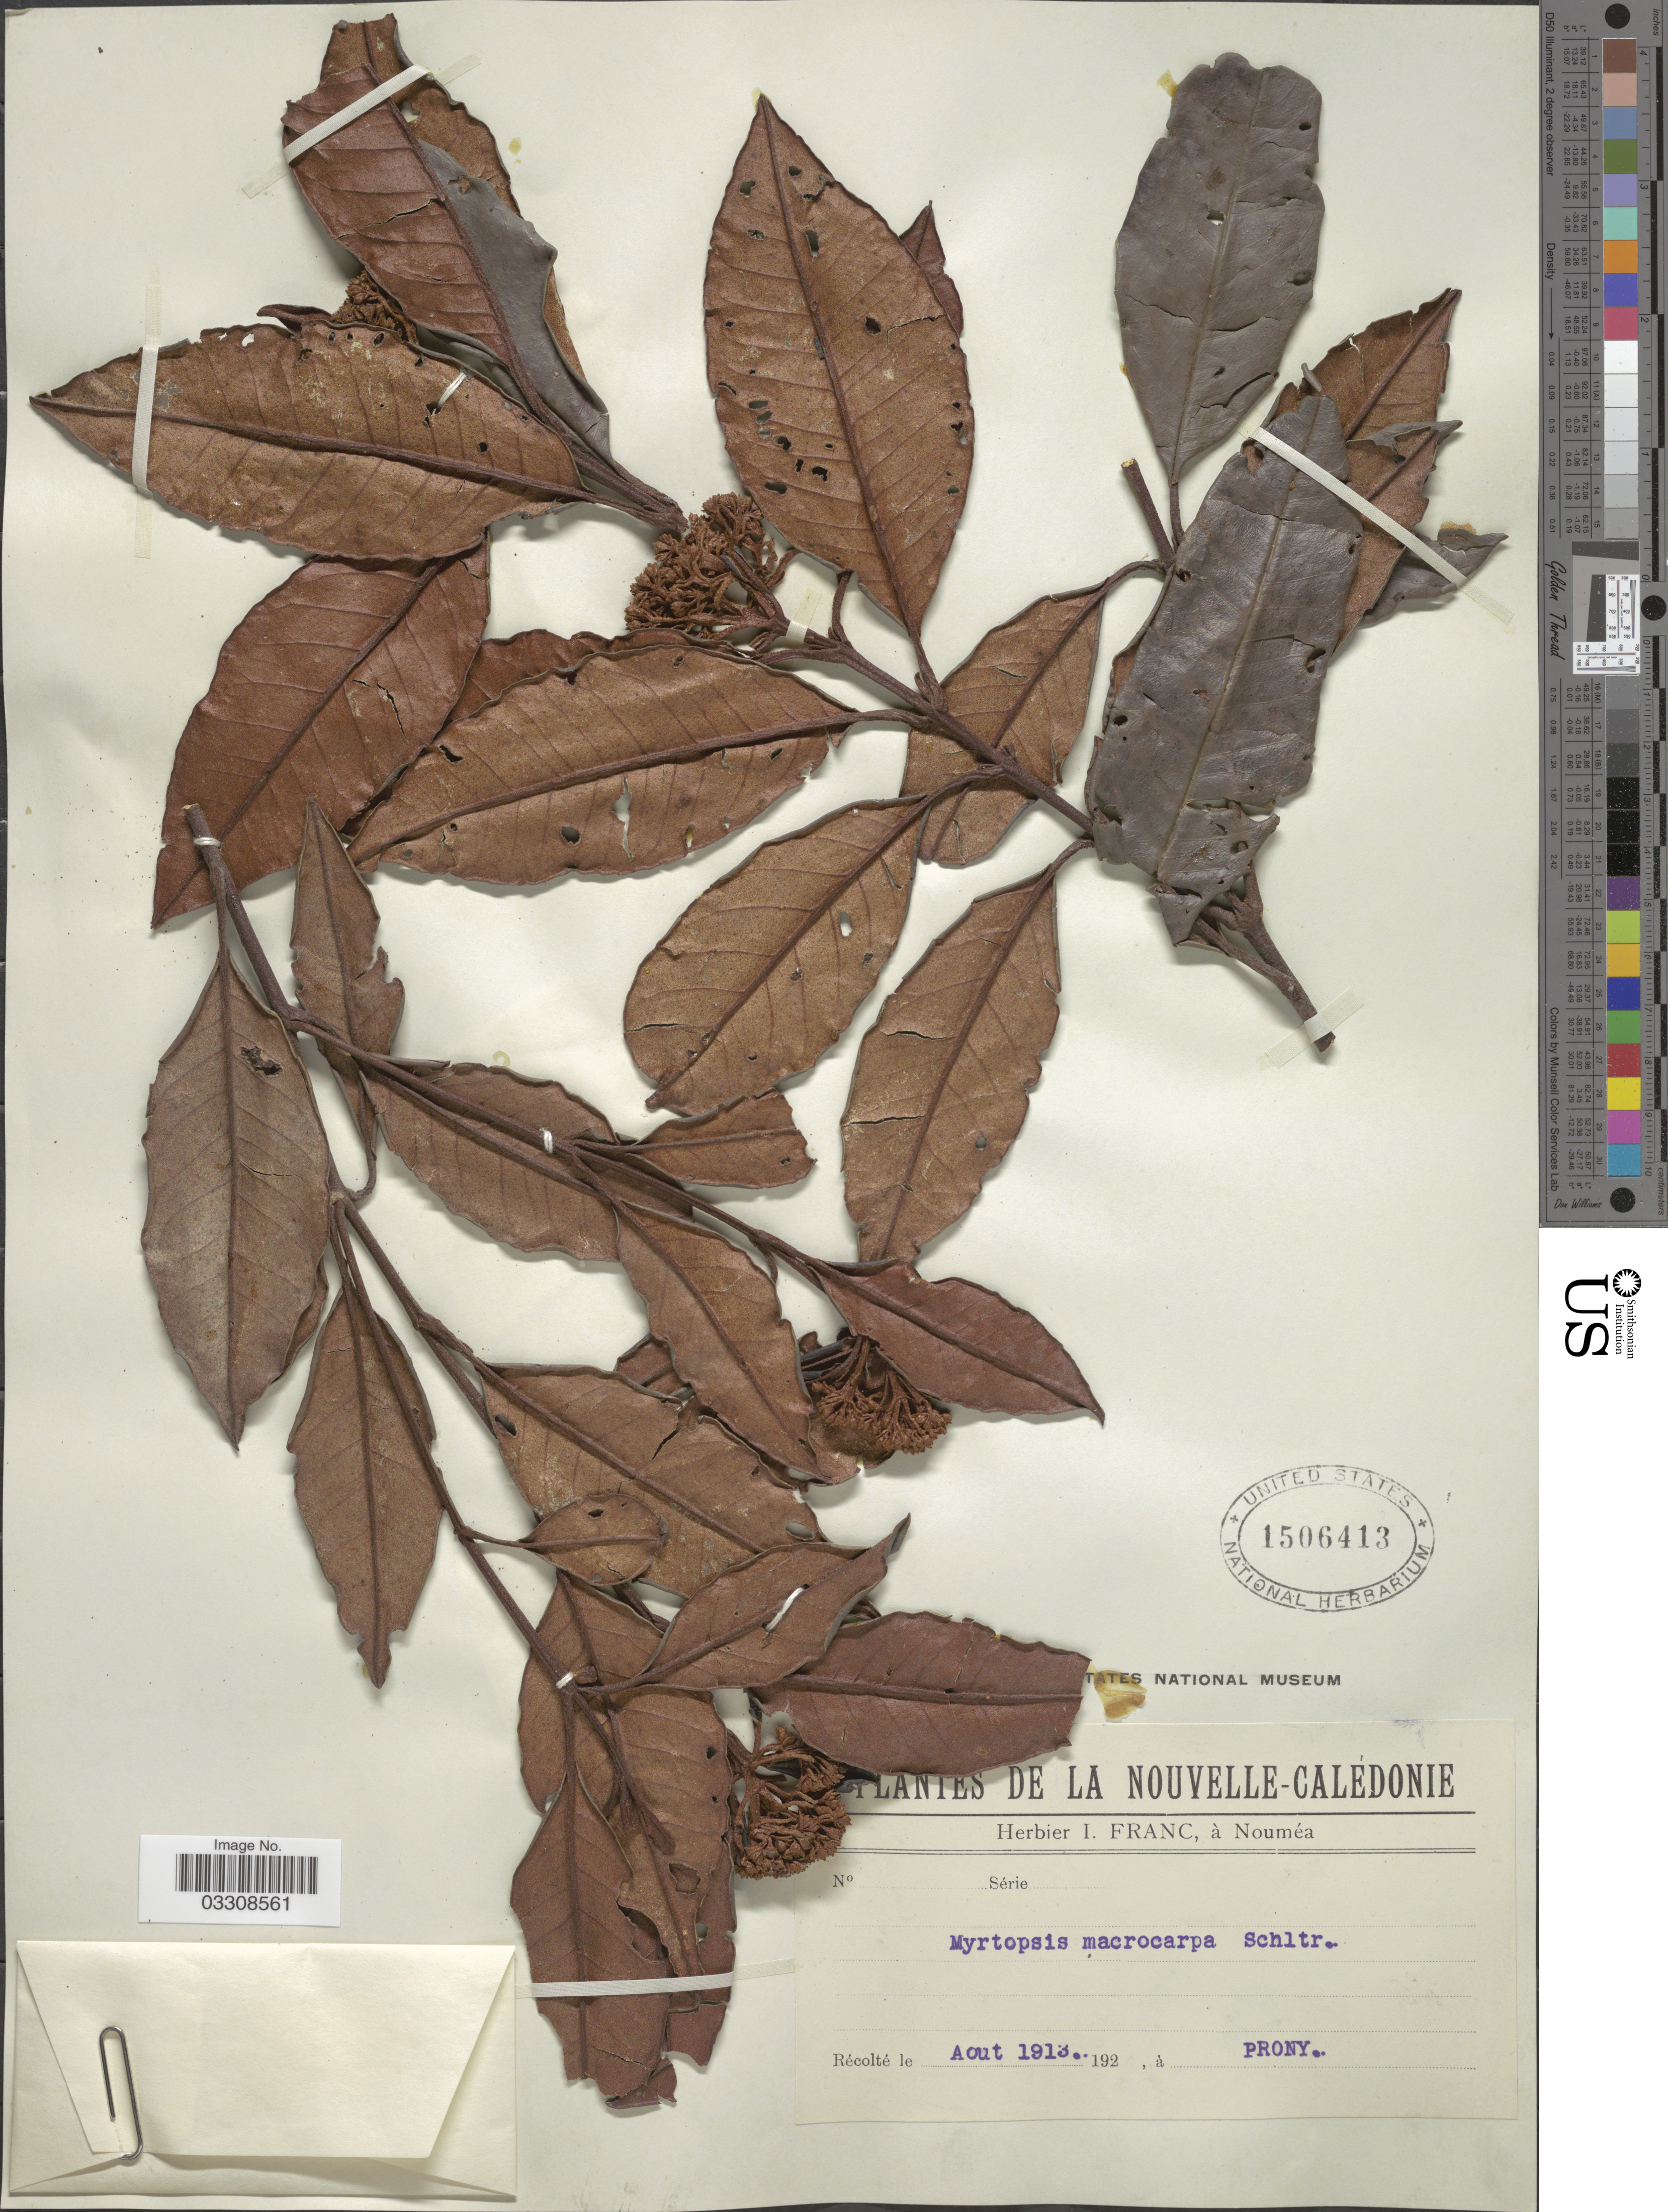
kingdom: Plantae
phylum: Tracheophyta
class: Magnoliopsida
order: Sapindales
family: Rutaceae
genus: Myrtopsis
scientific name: Myrtopsis macrocarpa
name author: Schltr.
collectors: ex herb. I. Franc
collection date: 1913-08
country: New Caledonia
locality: Nouvelle-Calédonie. Prony.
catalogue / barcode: US 1506413